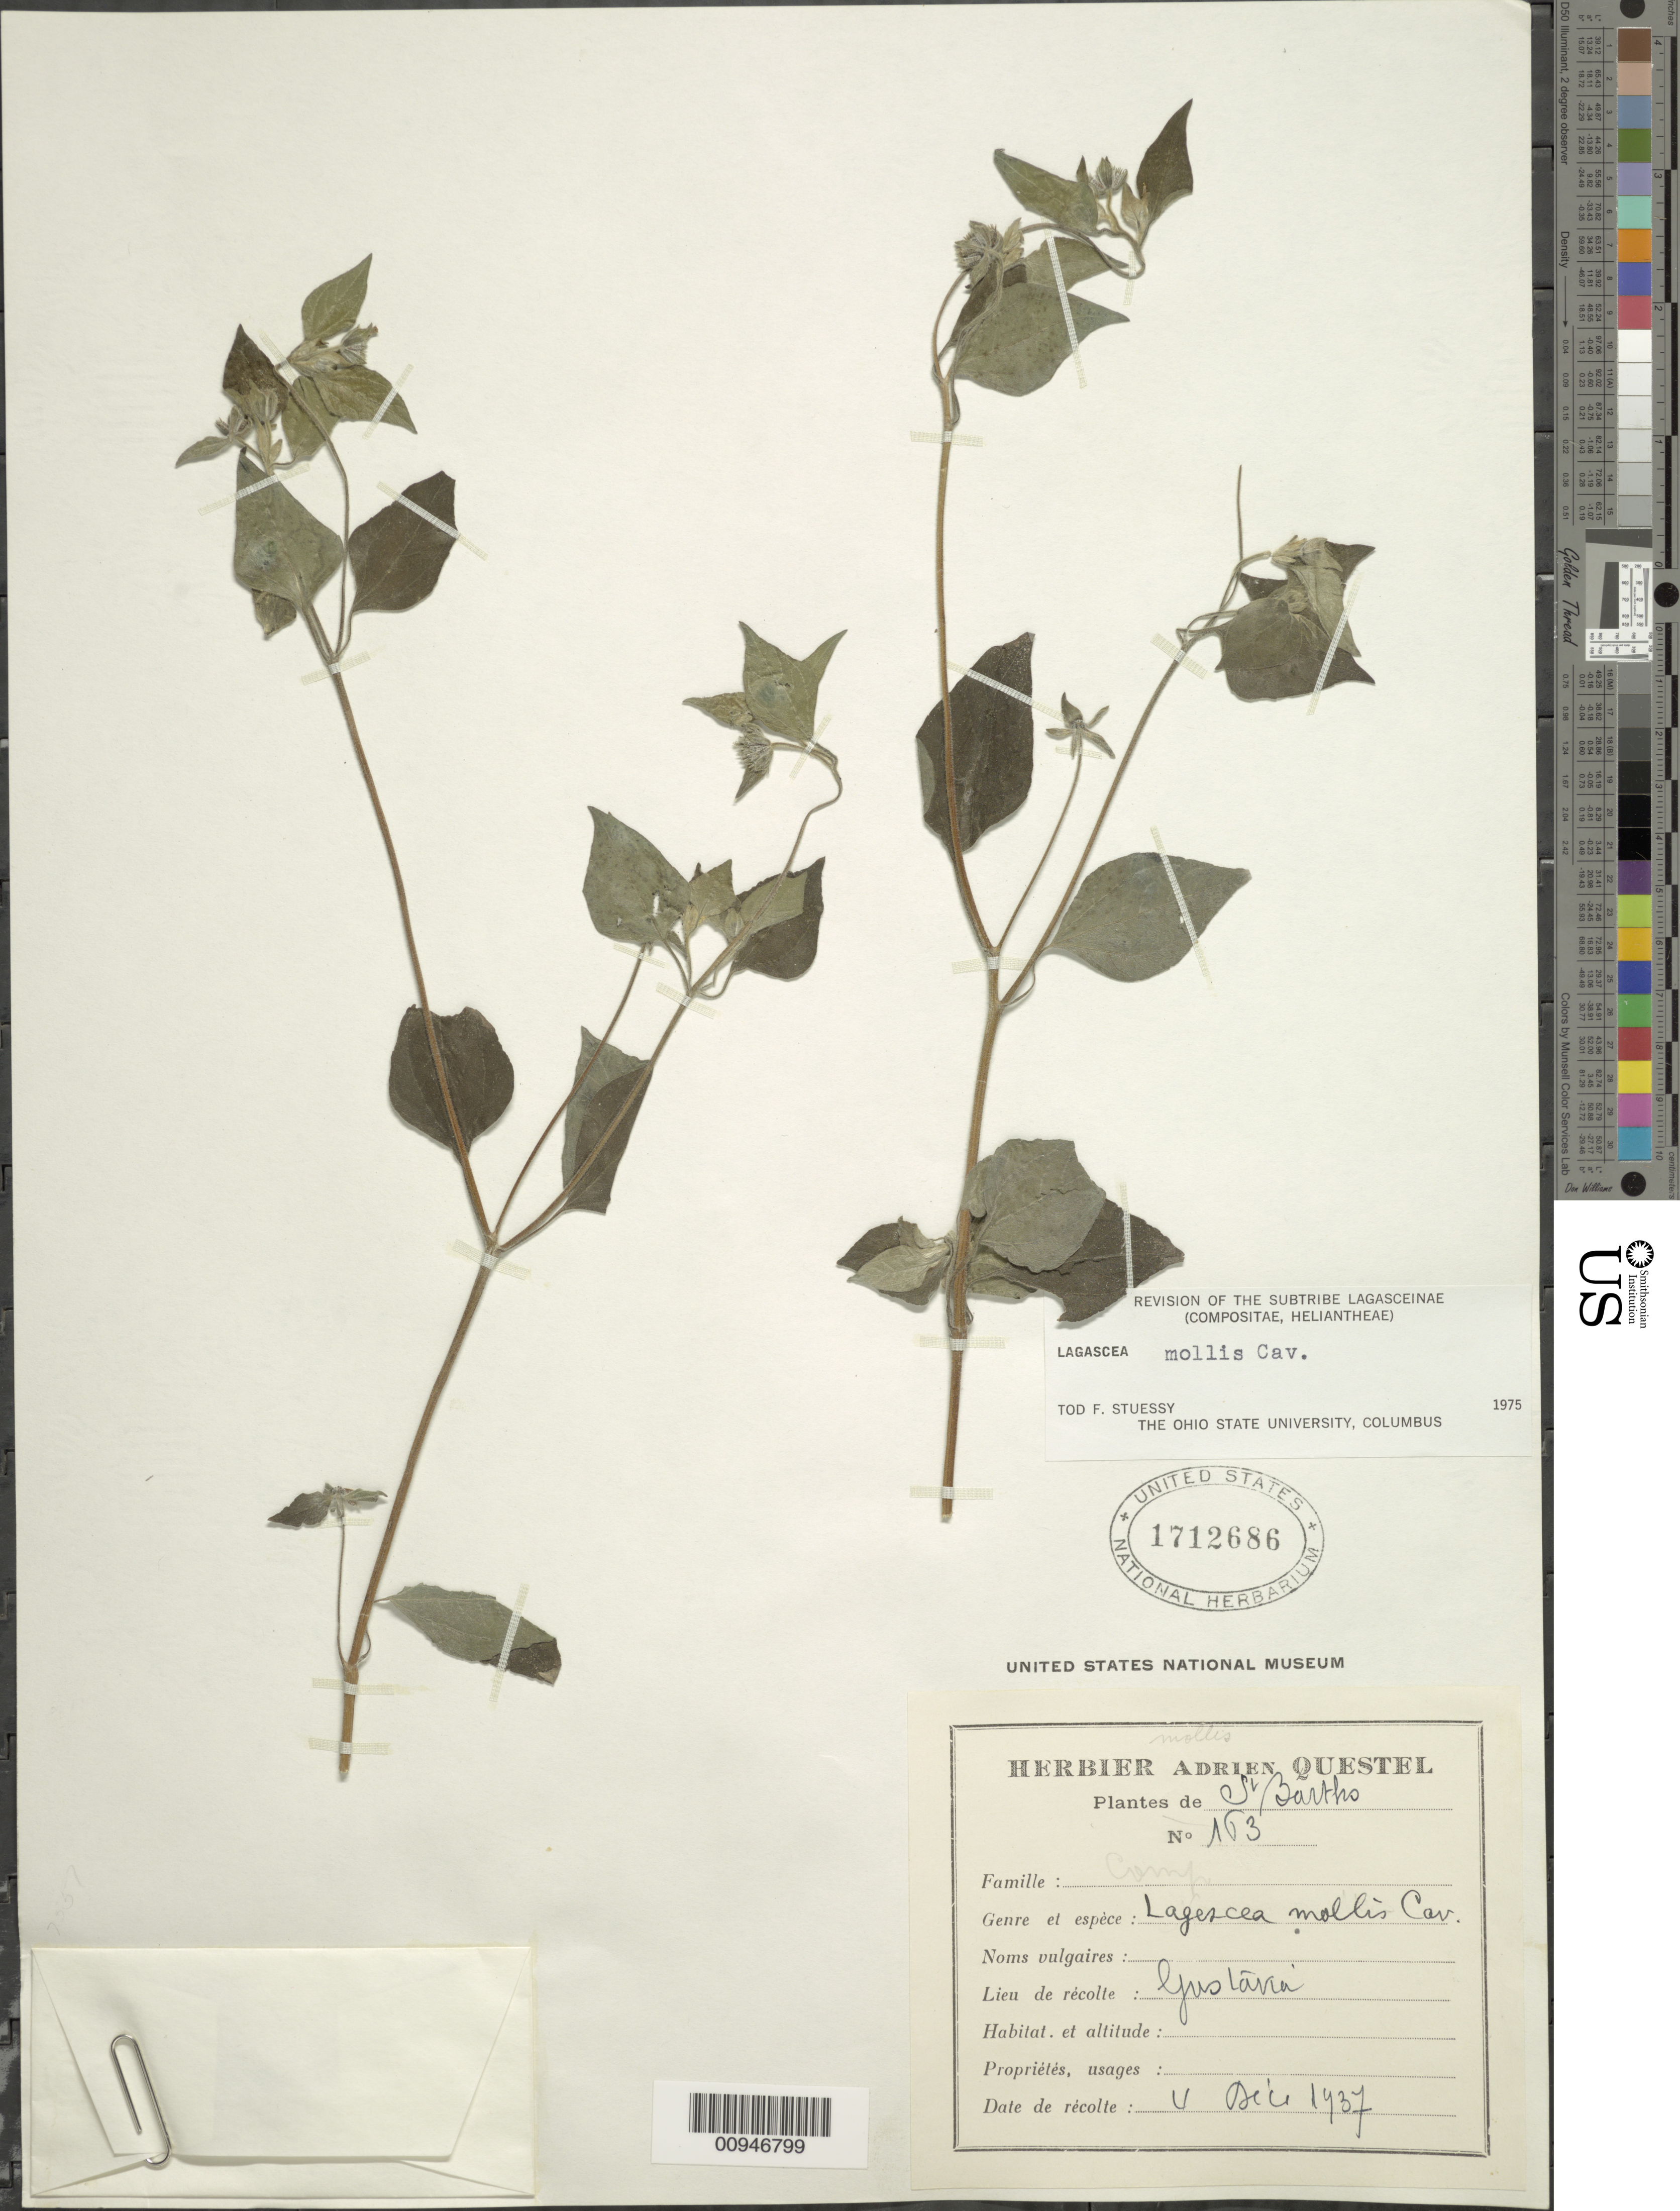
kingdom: Plantae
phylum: Tracheophyta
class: Magnoliopsida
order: Asterales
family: Asteraceae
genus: Lagascea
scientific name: Lagascea mollis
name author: Cav.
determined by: Stuessy, T. F.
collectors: A. Questel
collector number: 103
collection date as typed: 04 Dec 1937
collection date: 1937-12-04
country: Saint Barthélemy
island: St. Barthélemy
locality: Gustavia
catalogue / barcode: US 1712686